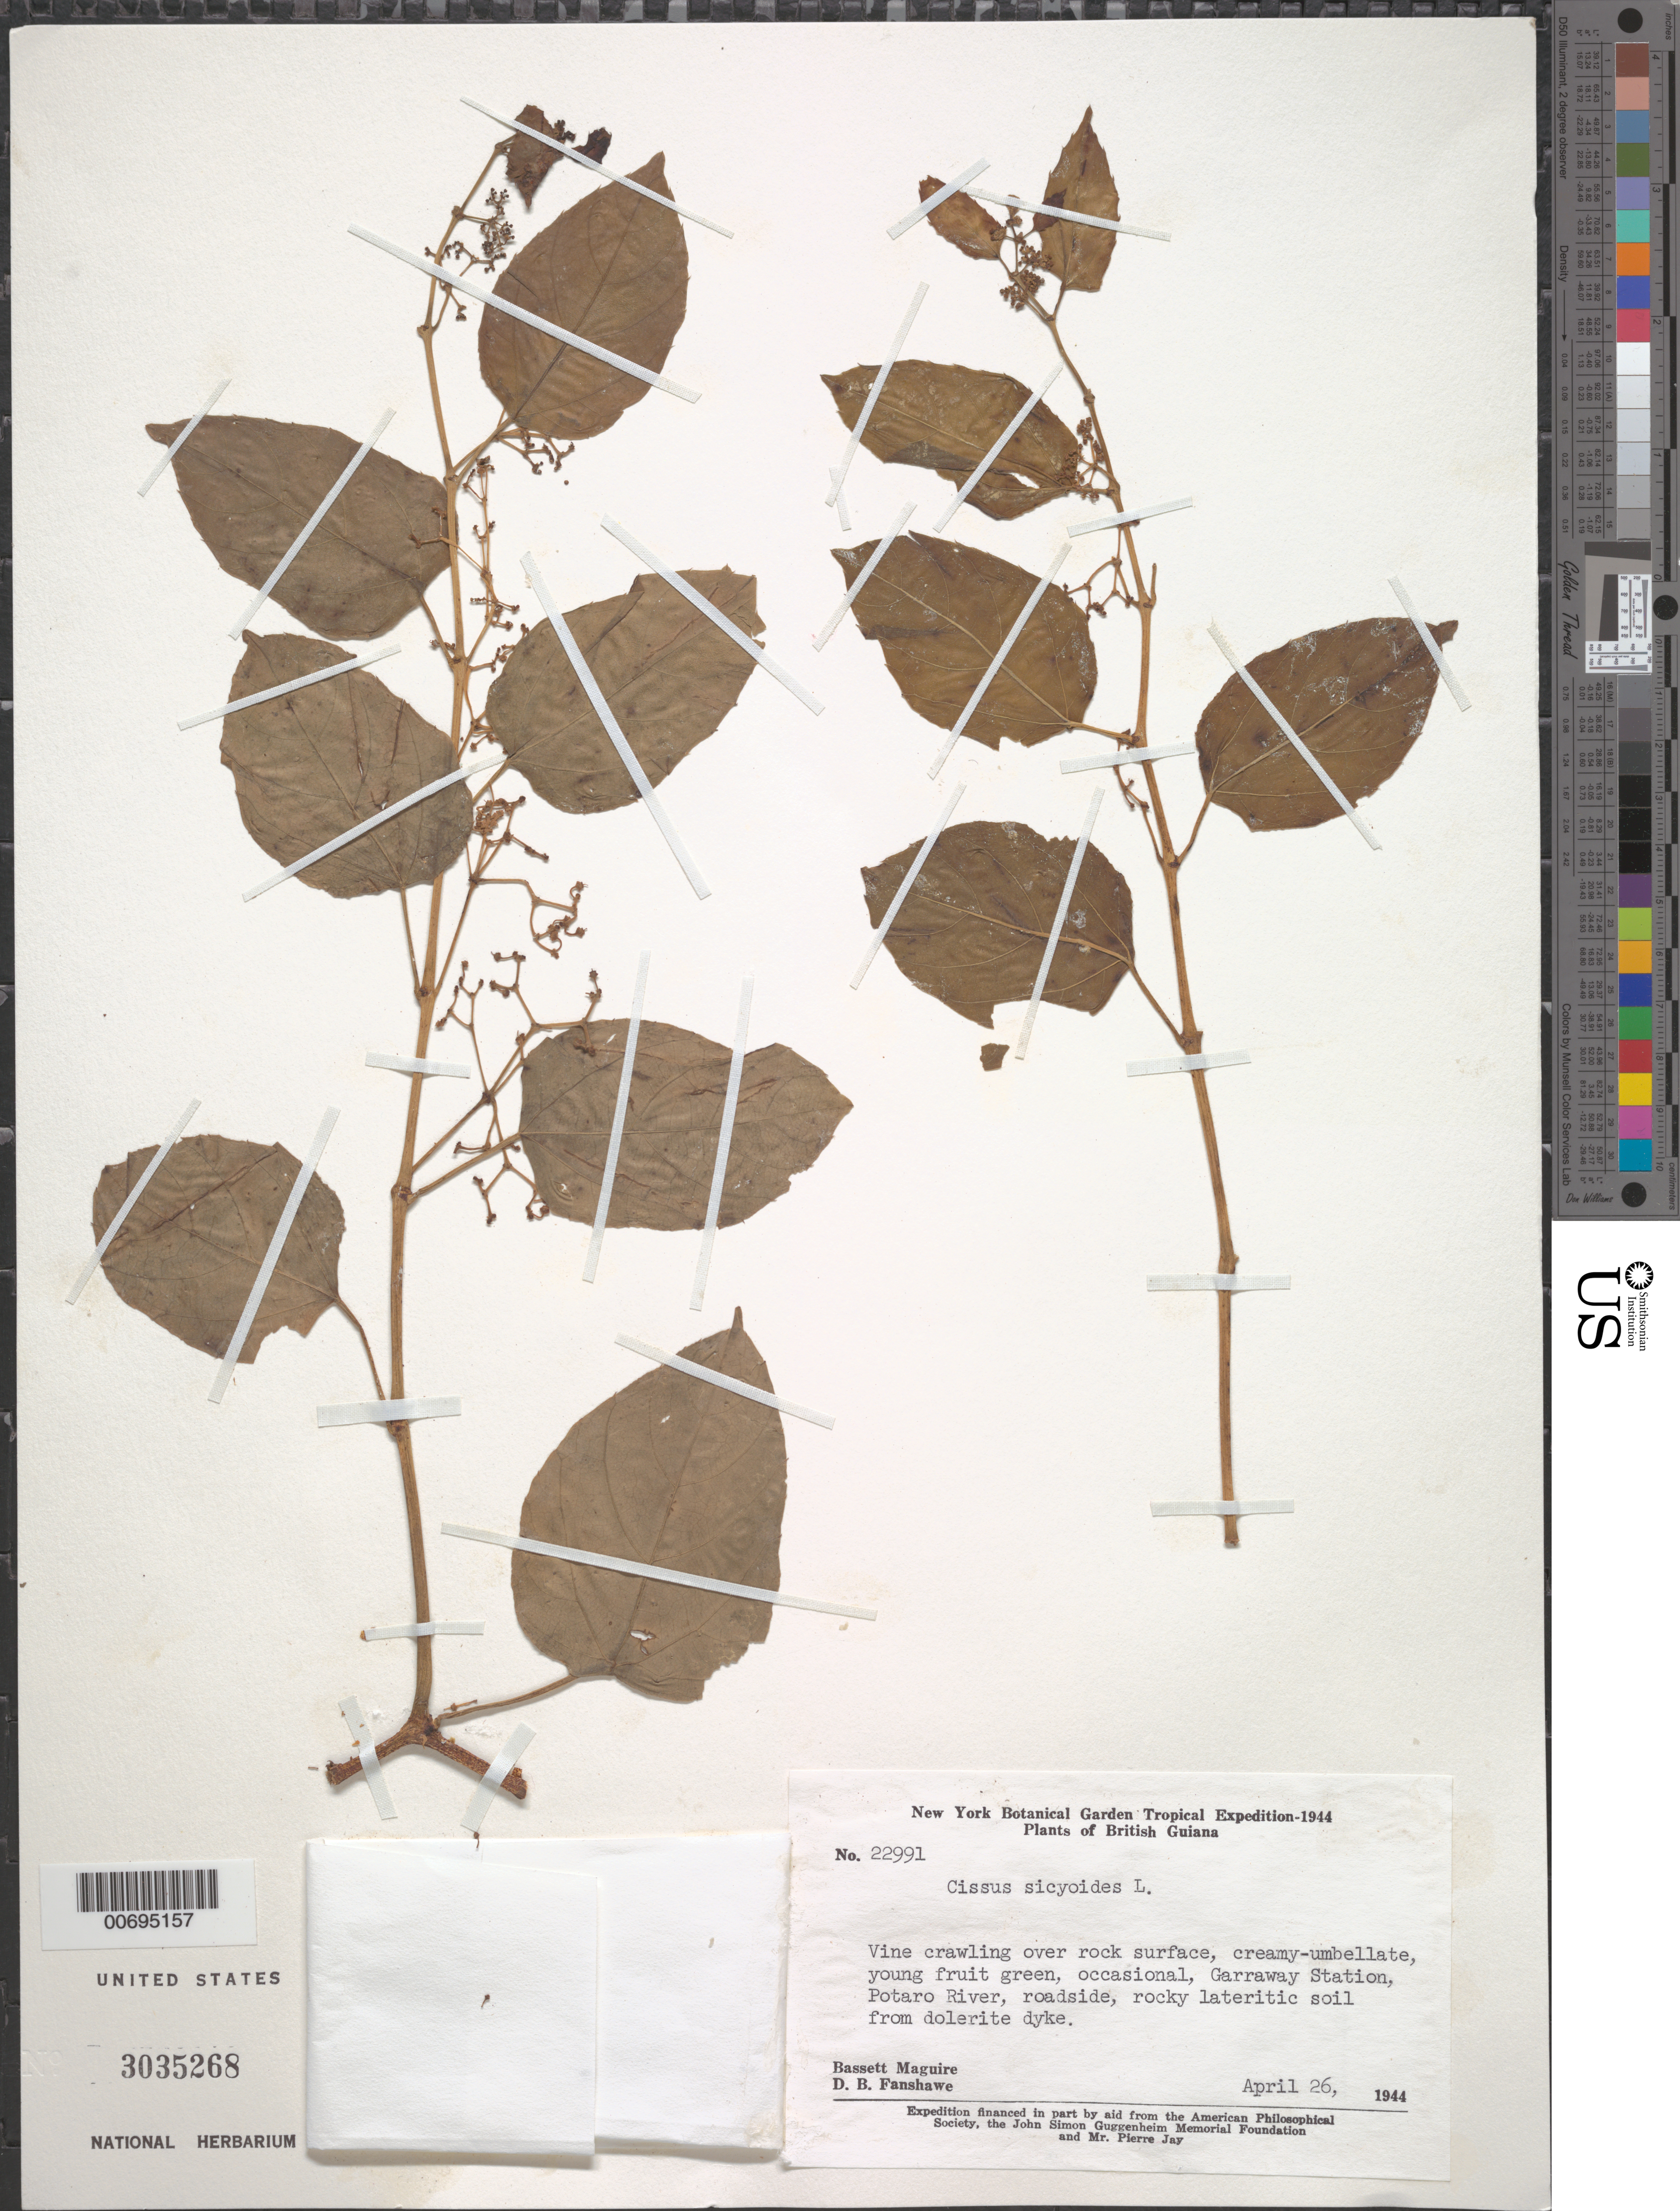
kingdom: Plantae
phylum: Tracheophyta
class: Magnoliopsida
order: Vitales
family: Vitaceae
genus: Cissus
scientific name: Cissus verticillata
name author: (L.) Nicolson & C.E. Jarvis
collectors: B. Maguire & D. B. Fanshawe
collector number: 22991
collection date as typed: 26-Apr-44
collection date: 1944-04-26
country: Guyana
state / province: Potaro-Siparuni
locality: Garraway Stream, Potaro River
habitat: Roadside, rocky lateritic soil from dolerite dyke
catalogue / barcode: US 3035268